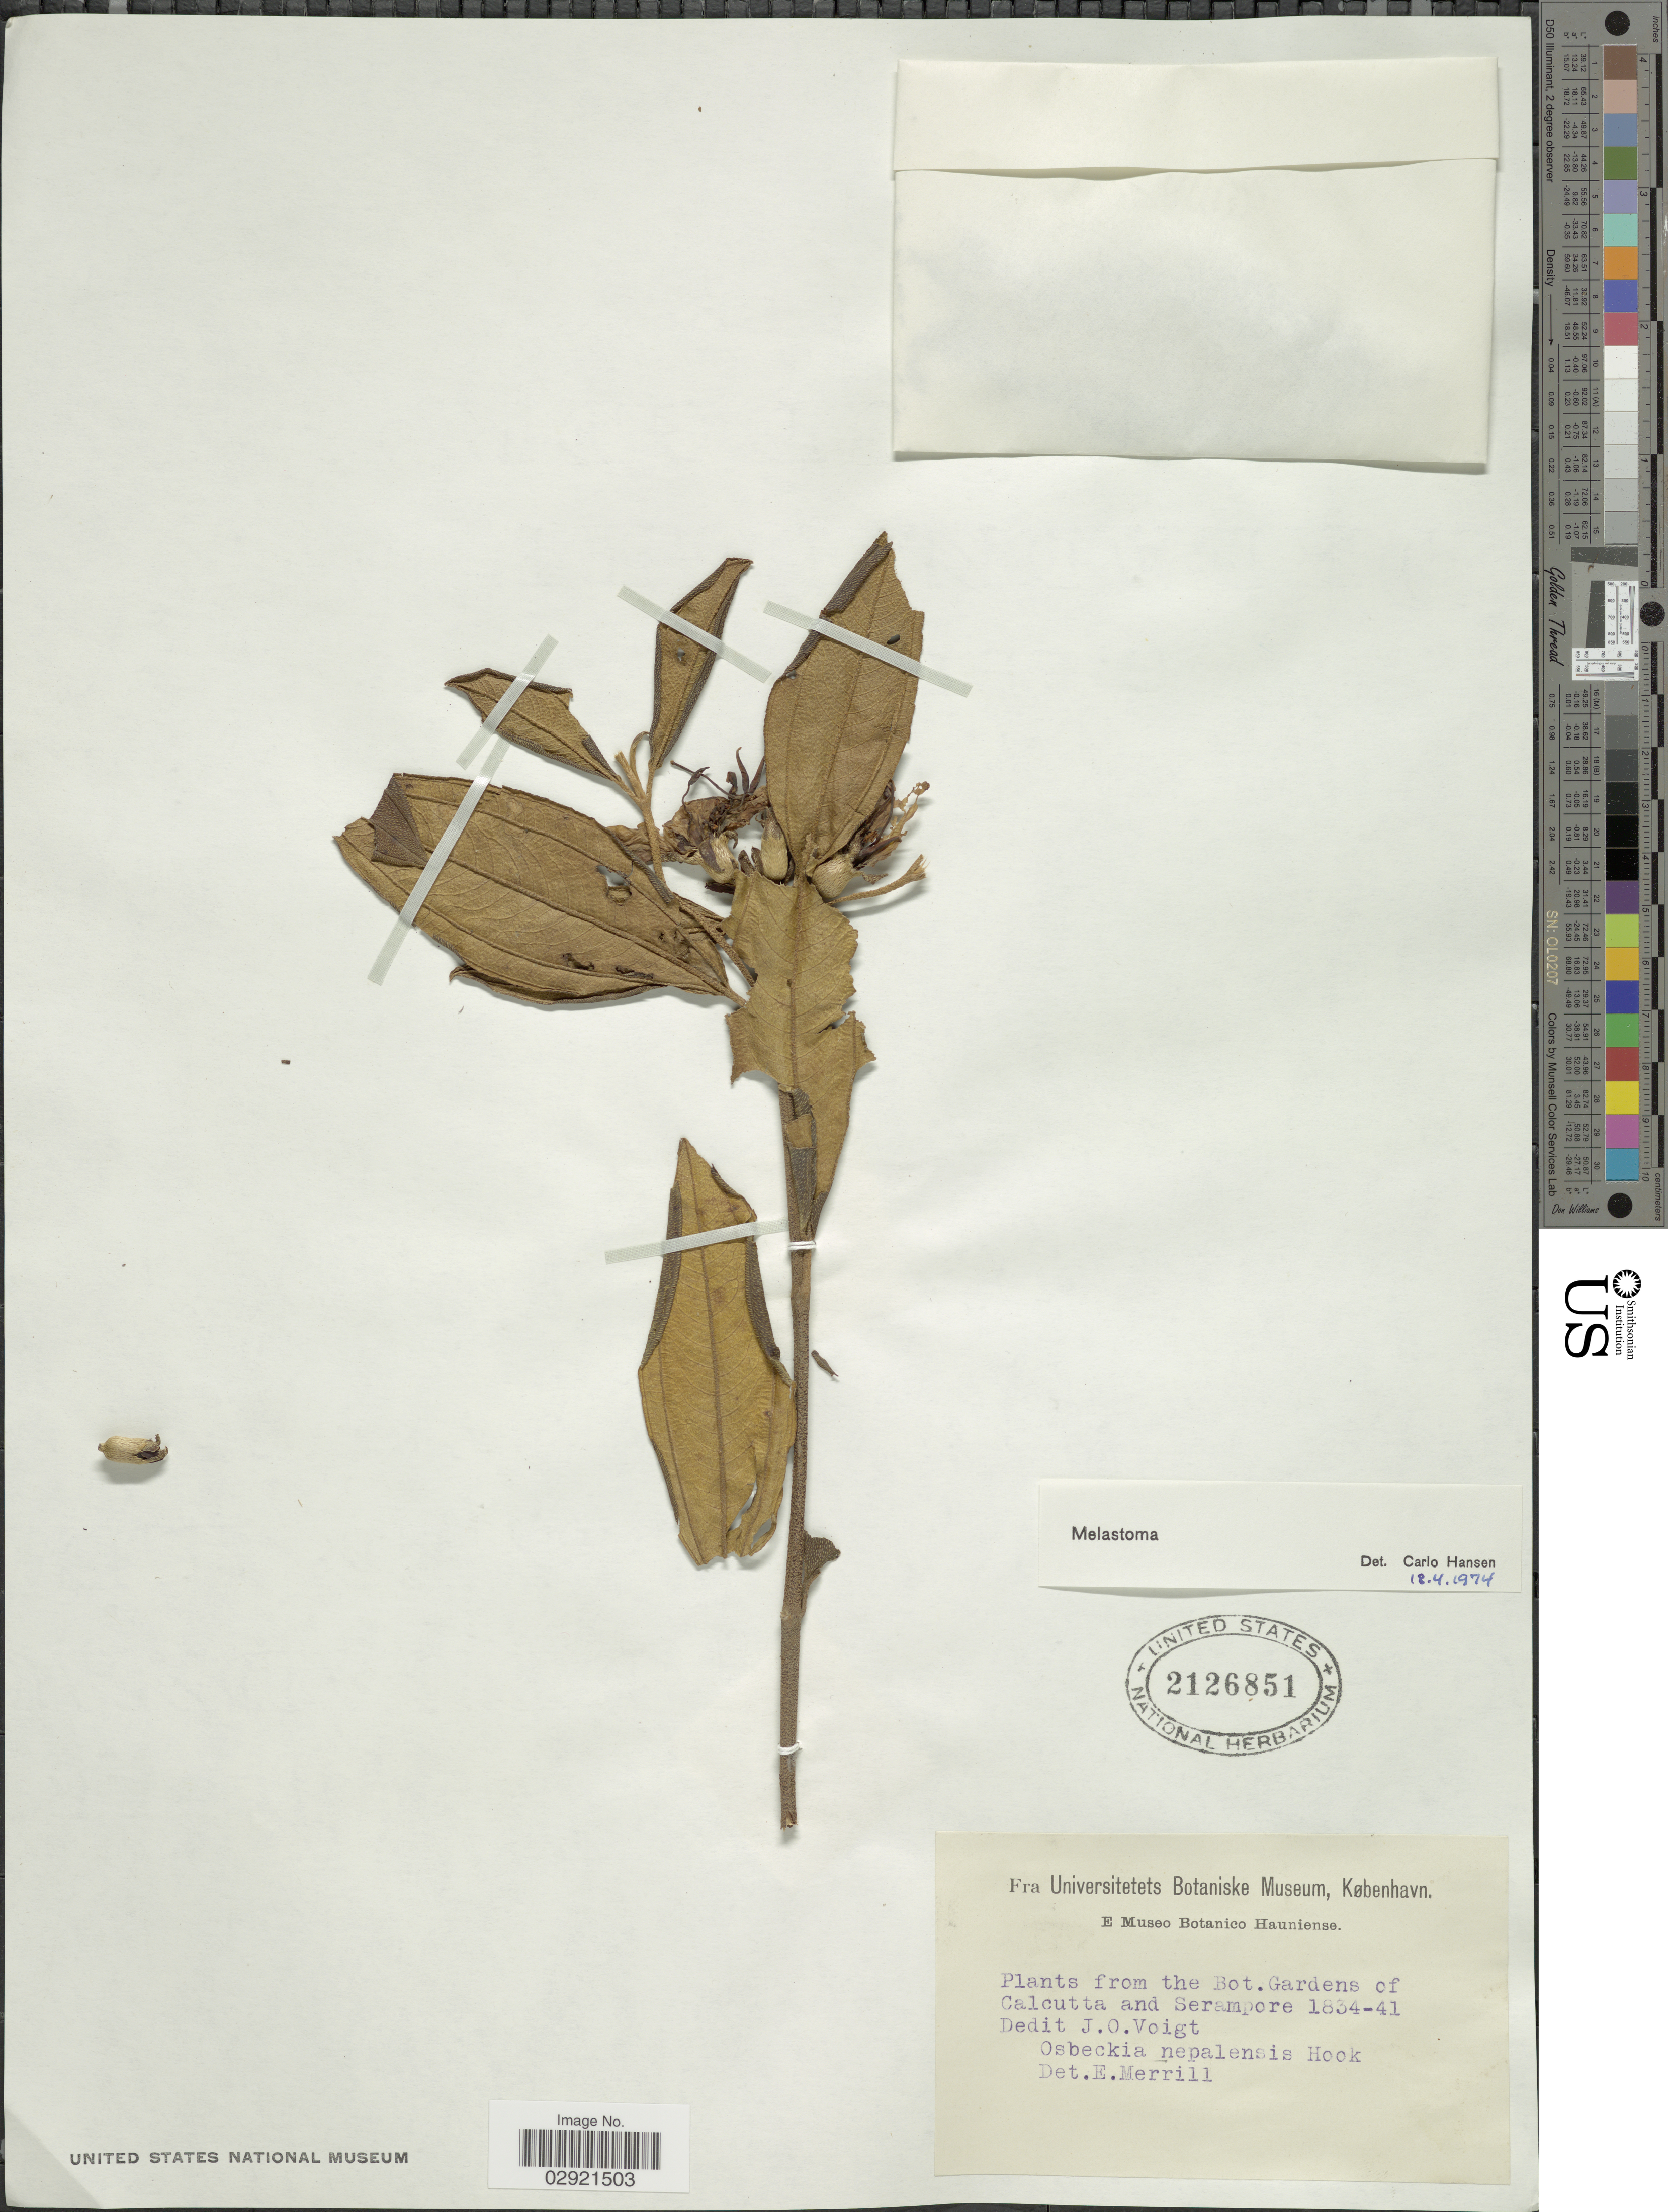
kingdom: Plantae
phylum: Tracheophyta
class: Magnoliopsida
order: Myrtales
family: Melastomataceae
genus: Melastoma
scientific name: Melastoma sp.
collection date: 1834/1841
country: India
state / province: West Bengal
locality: From the Bot. Gardens of Calcutta and Serampore.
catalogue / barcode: US 2126851